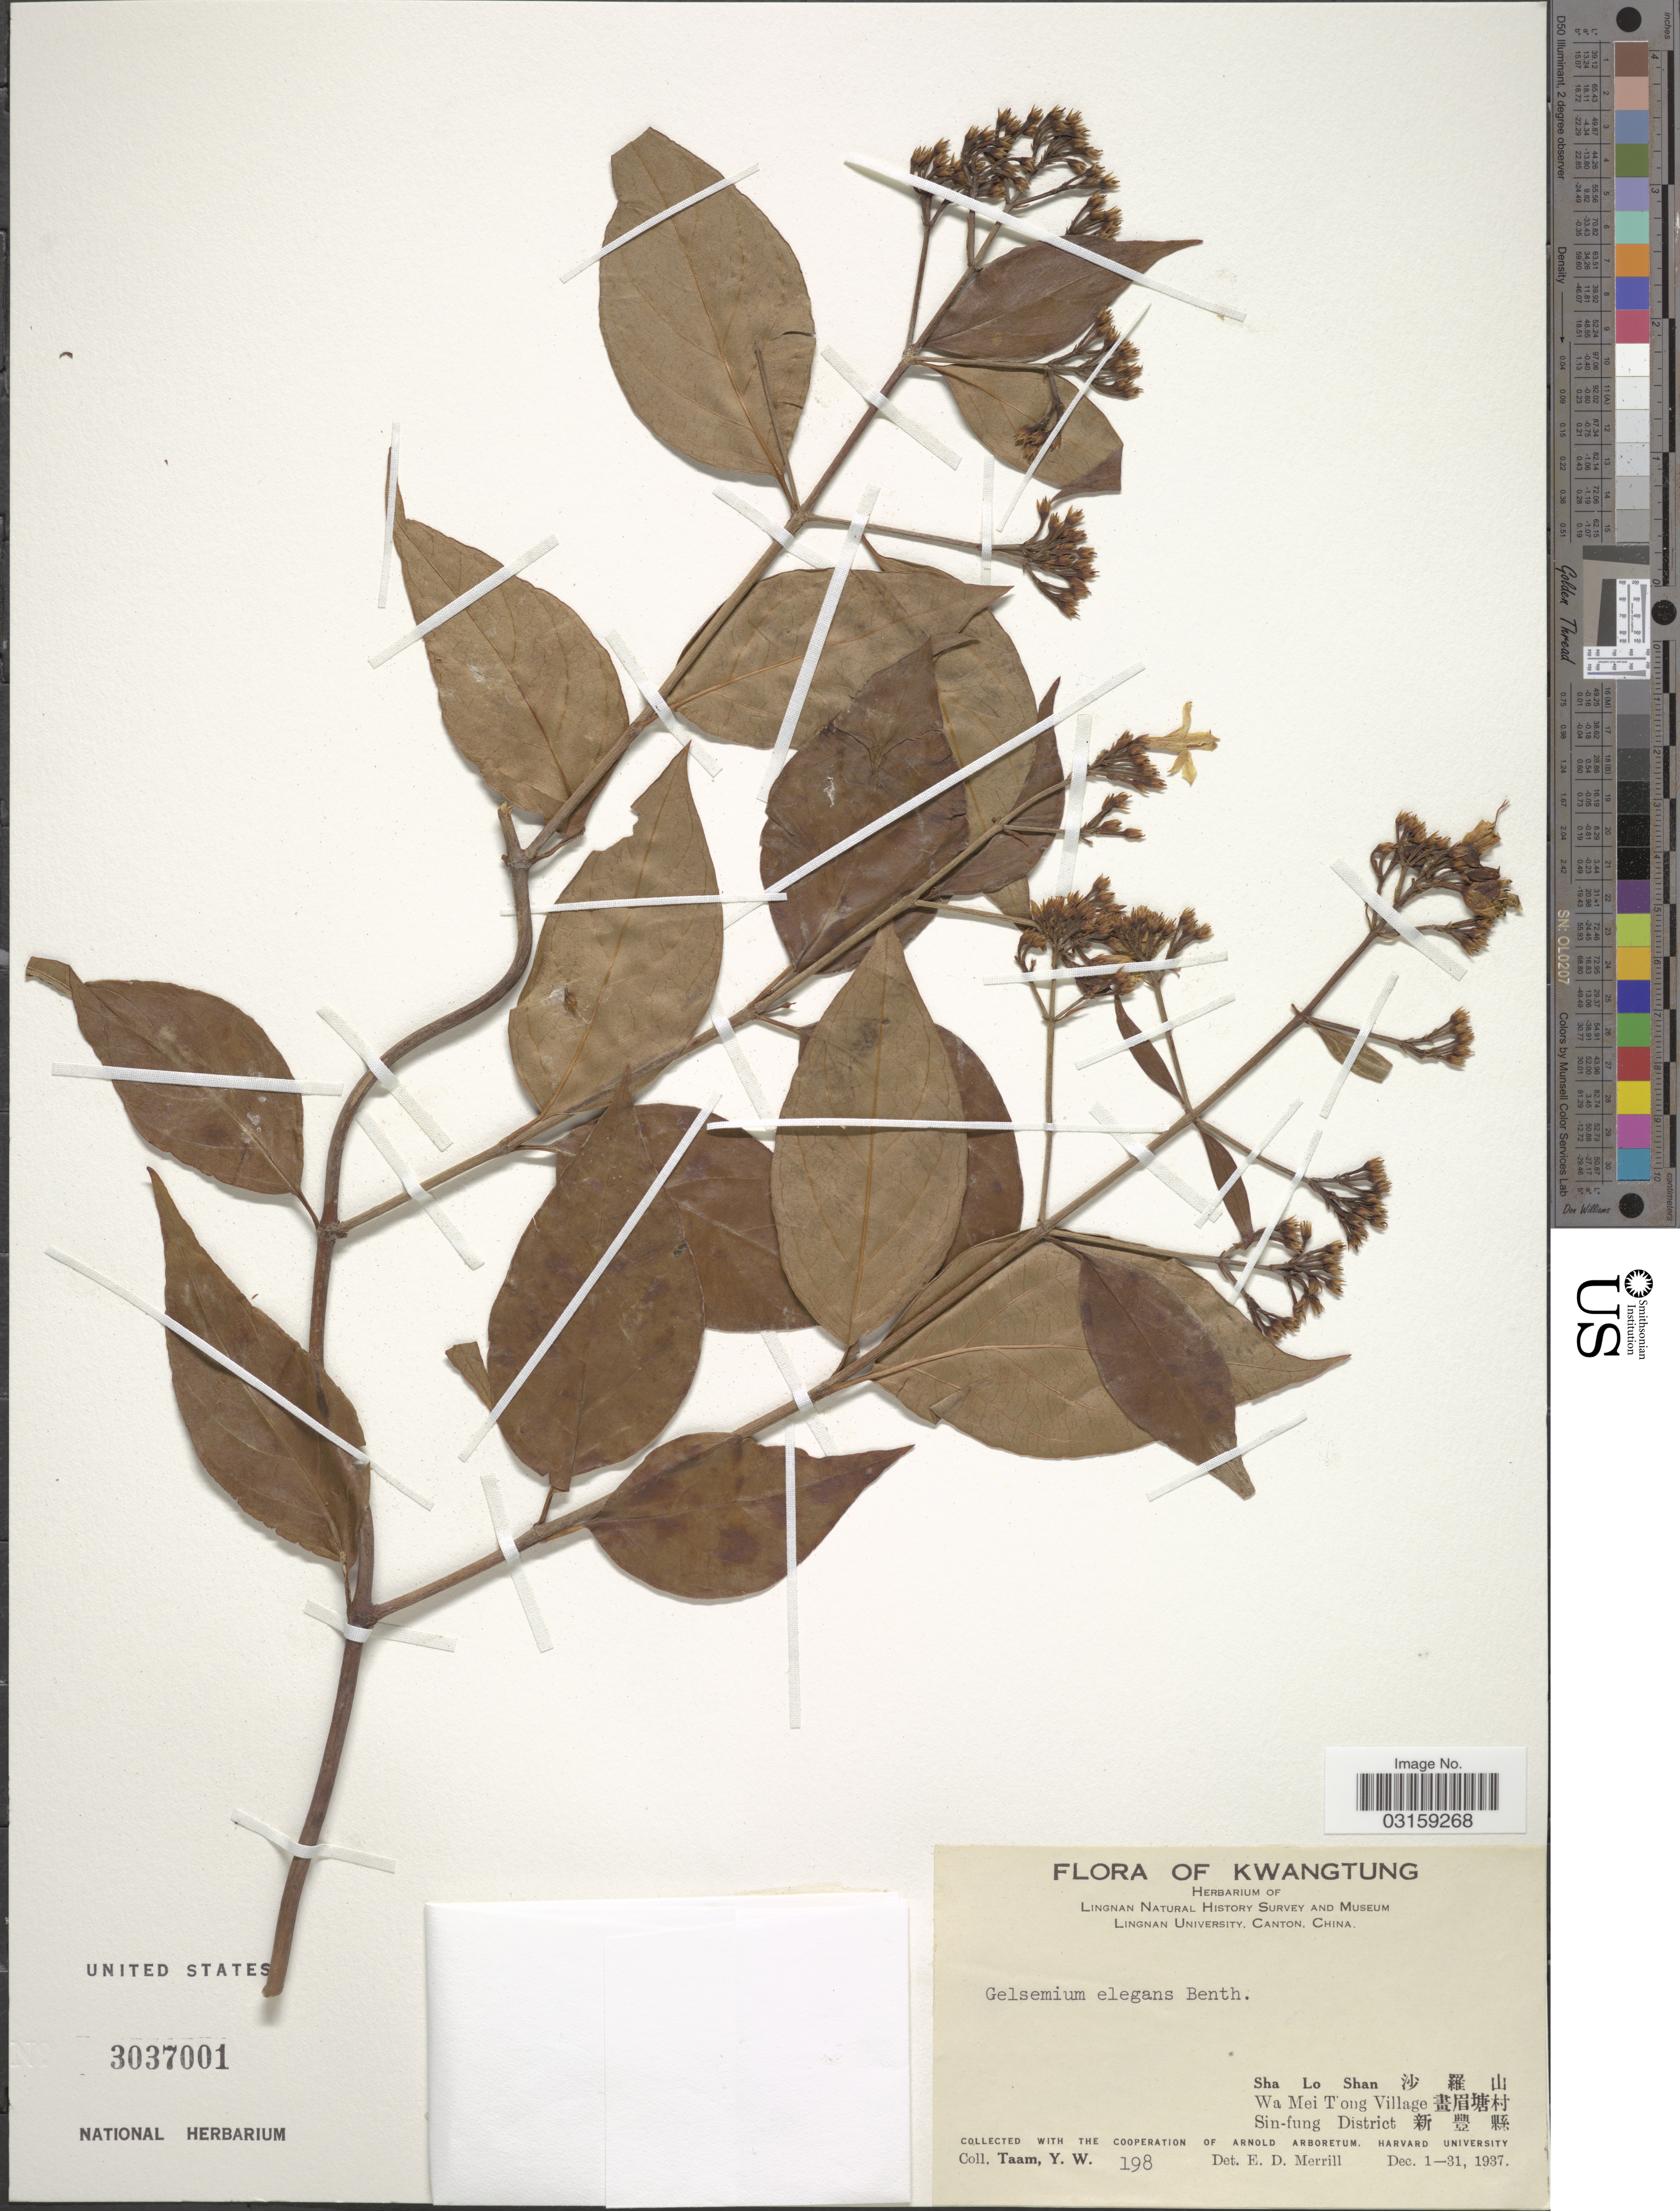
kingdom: Plantae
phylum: Tracheophyta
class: Magnoliopsida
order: Gentianales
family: Gelsemiaceae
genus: Gelsemium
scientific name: Gelsemium elegans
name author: (Gardner & Chapm.) Benth.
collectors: Y. W. Taam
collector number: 198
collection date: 1937-12-01/1937-12-31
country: China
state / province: Guangdong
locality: Kwangtung. Sha Lo Shan. Wa Mei T'ong Village. Sin-fung District.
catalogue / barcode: US 3037001